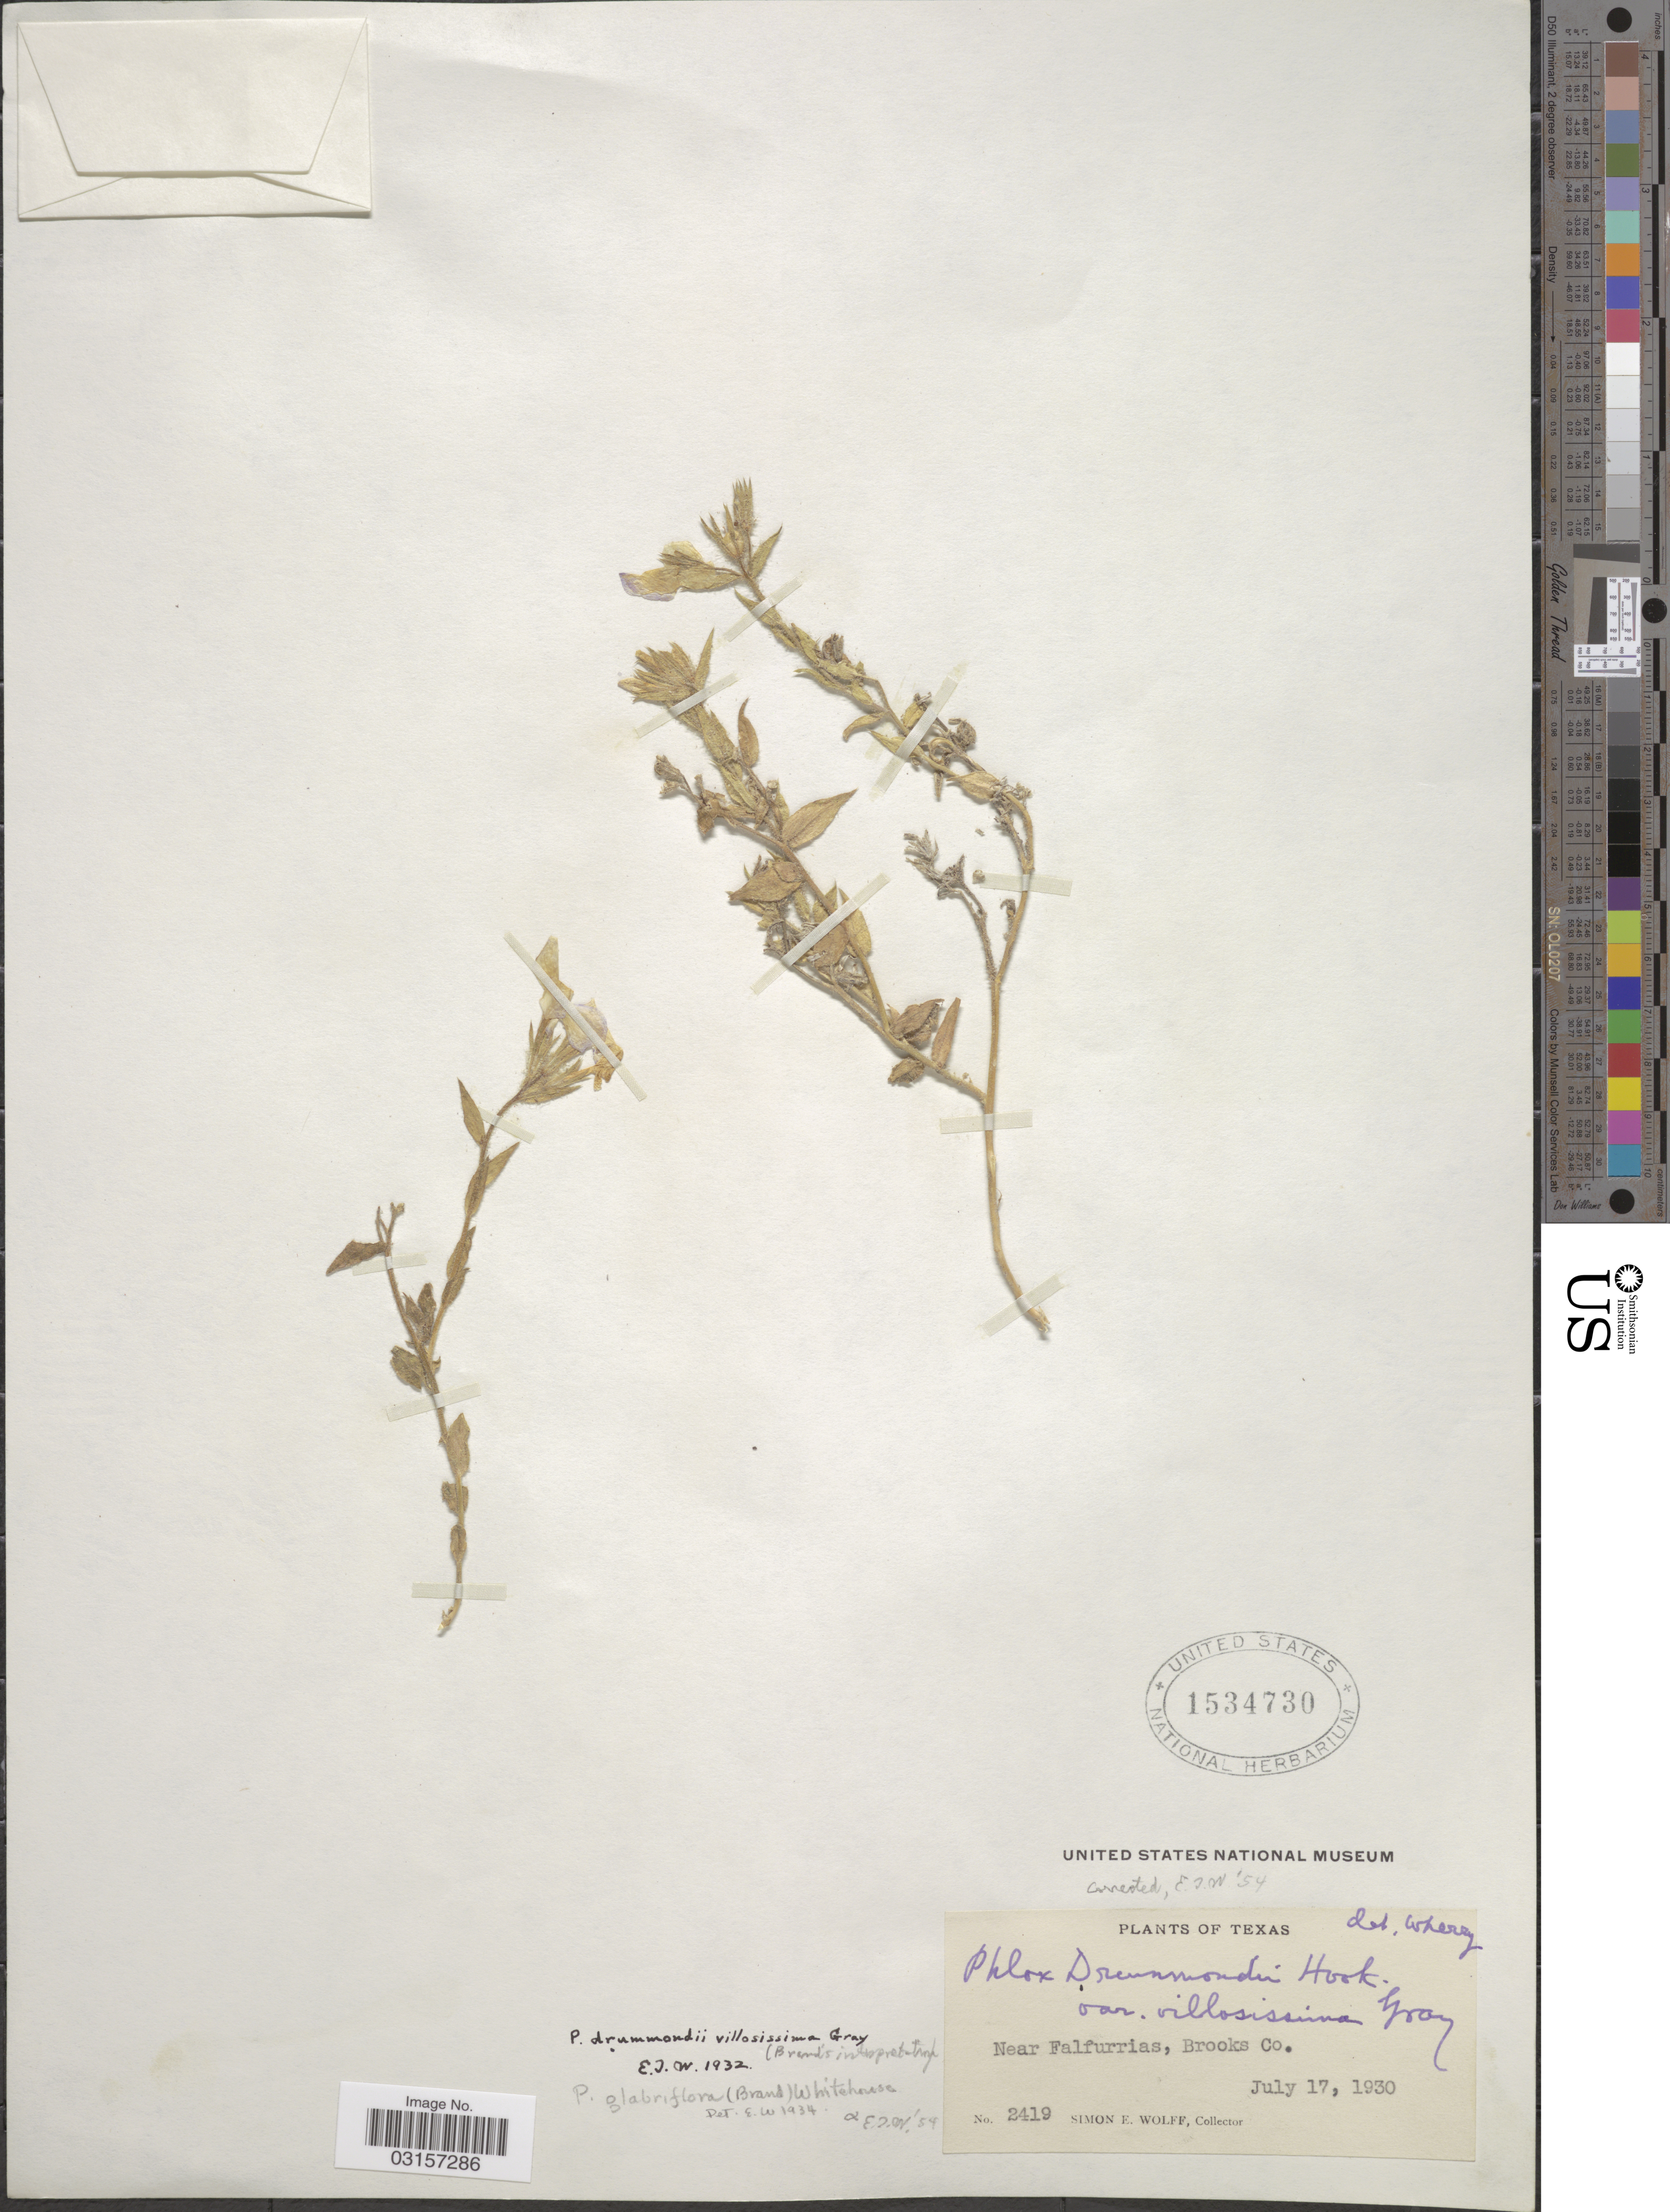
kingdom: Plantae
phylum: Tracheophyta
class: Magnoliopsida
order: Ericales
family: Polemoniaceae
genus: Phlox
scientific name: Phlox glabriflora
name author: (Brand) Whitehouse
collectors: S. E. Wolff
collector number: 2419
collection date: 1930-07-17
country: United States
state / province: Texas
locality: Near Falfurrias, Brooks Co.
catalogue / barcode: US 1534730